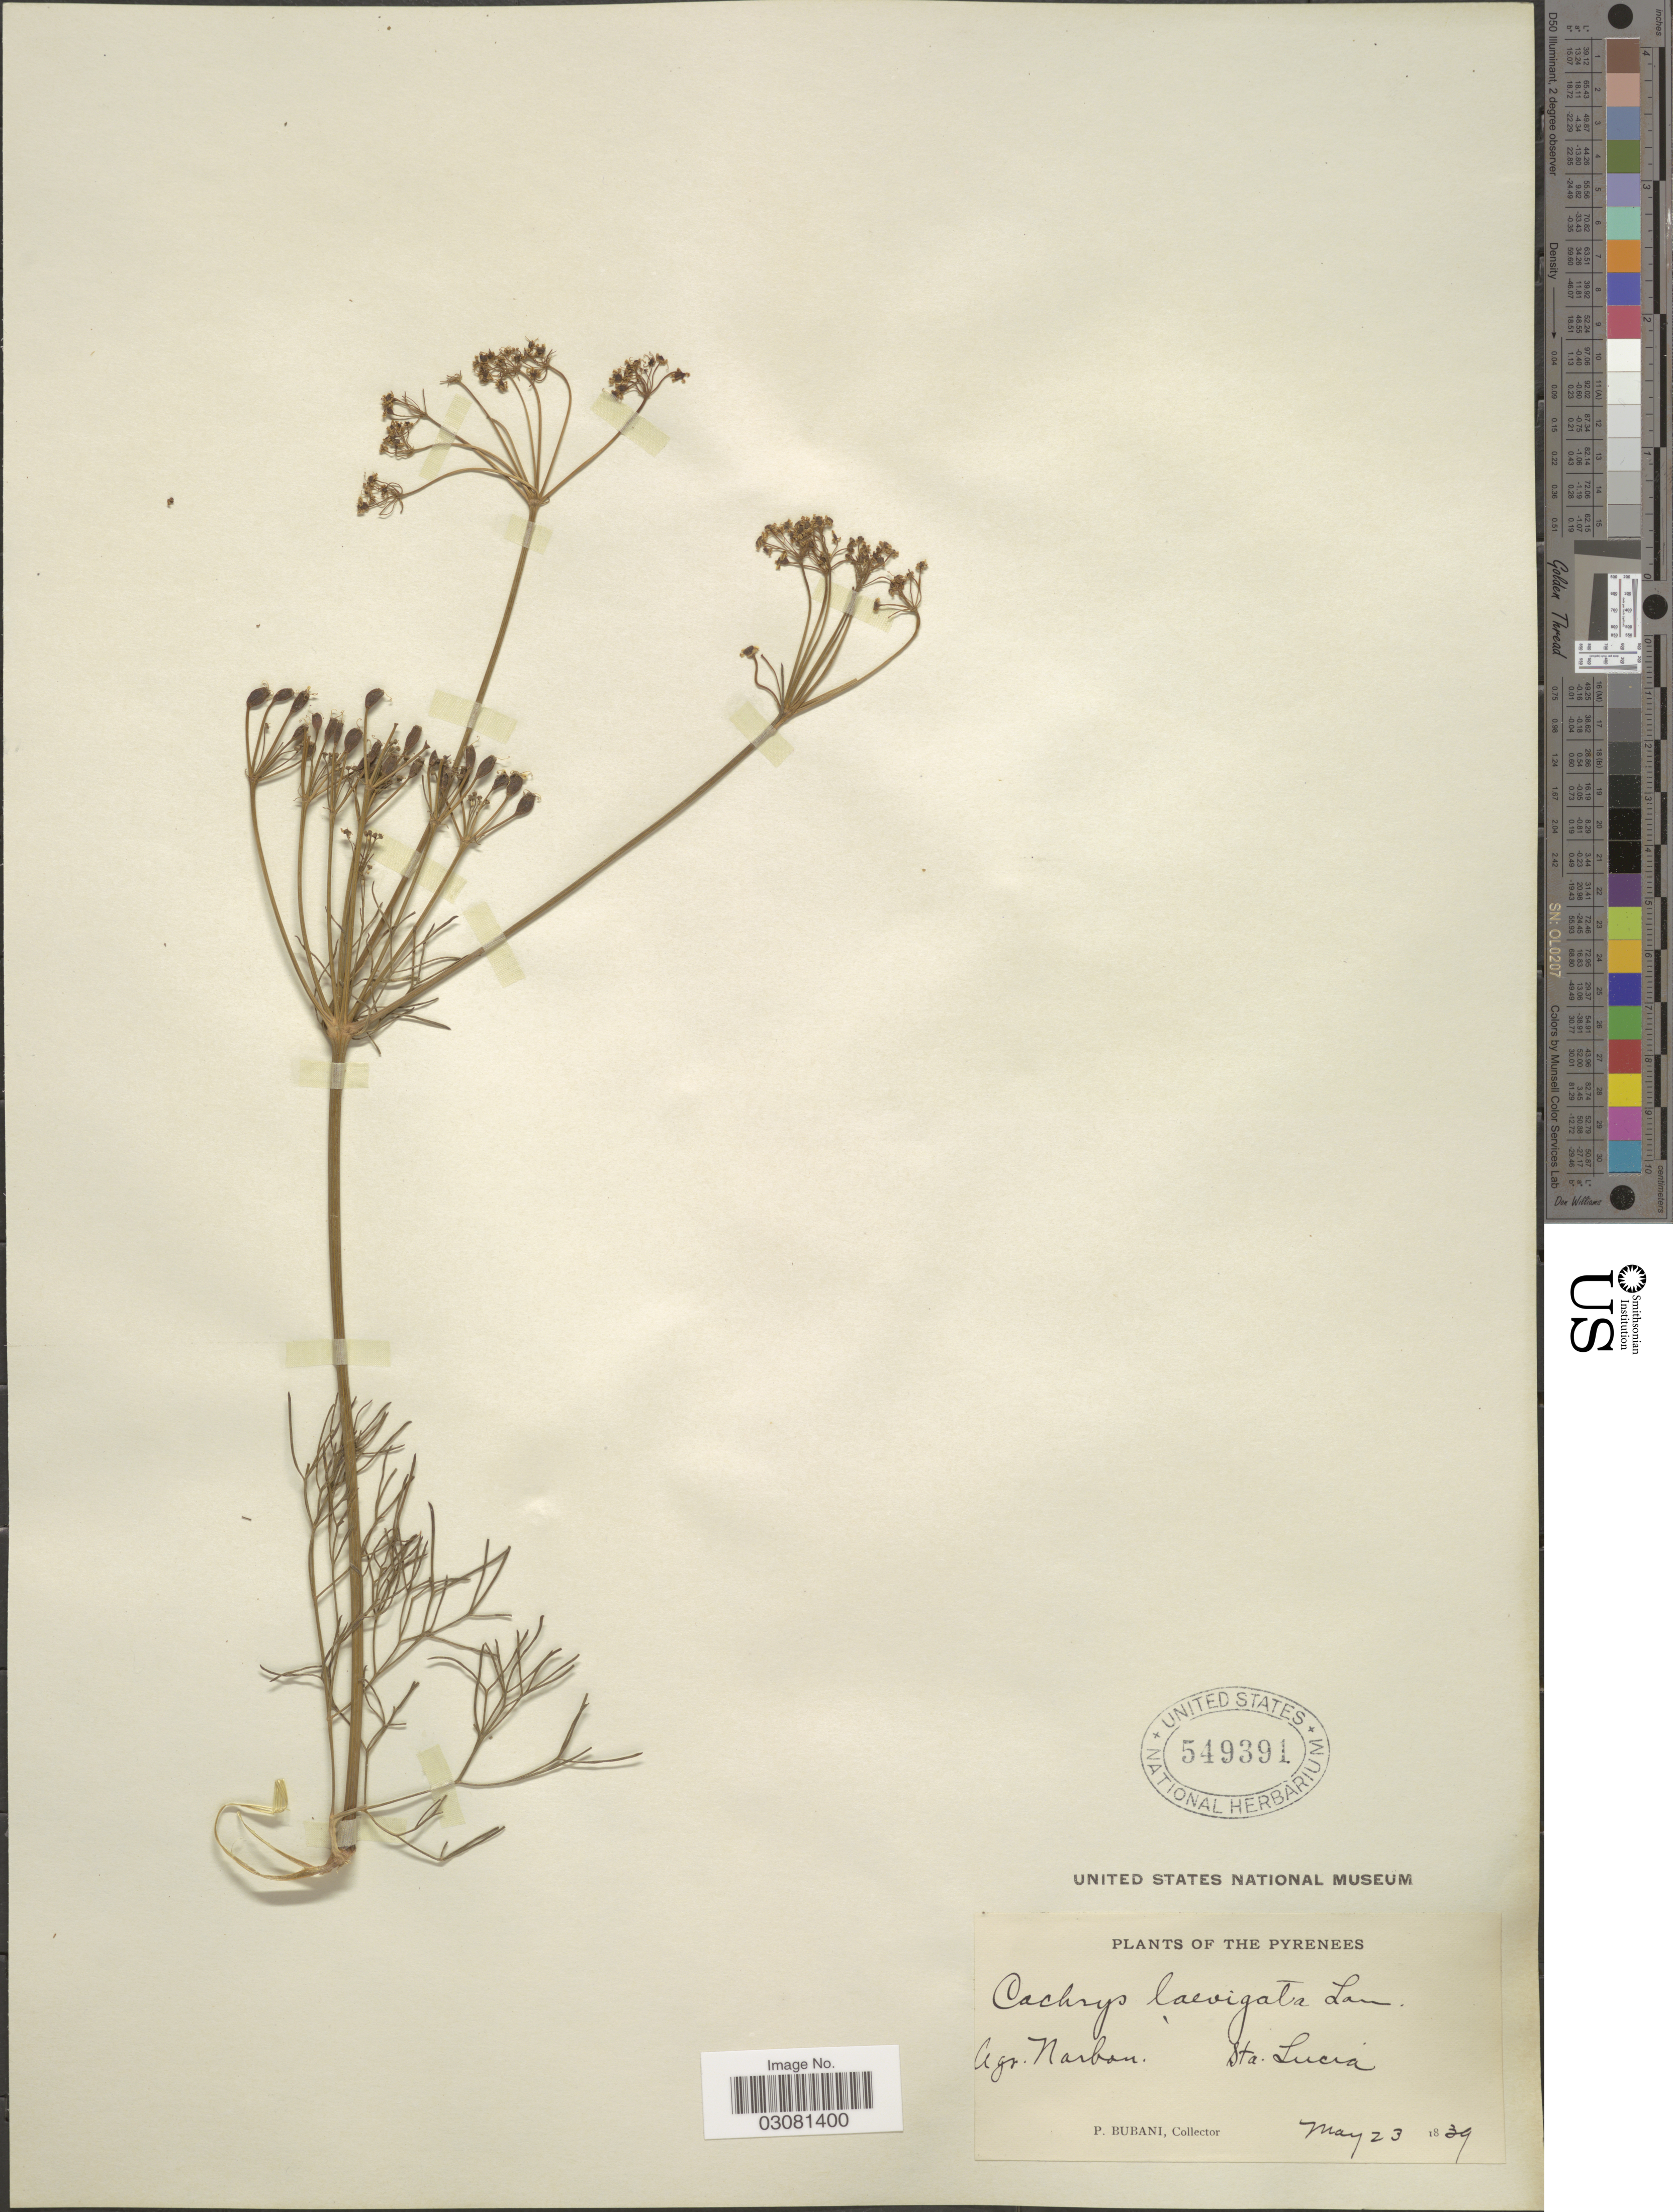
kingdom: Plantae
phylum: Tracheophyta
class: Magnoliopsida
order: Apiales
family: Apiaceae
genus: Cachrys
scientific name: Cachrys laevigata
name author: Lam.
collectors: P. Bubani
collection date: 1839-05-23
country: France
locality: The Pyrenees. Agr. Narbon. Sta. Lucia.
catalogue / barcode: US 549391